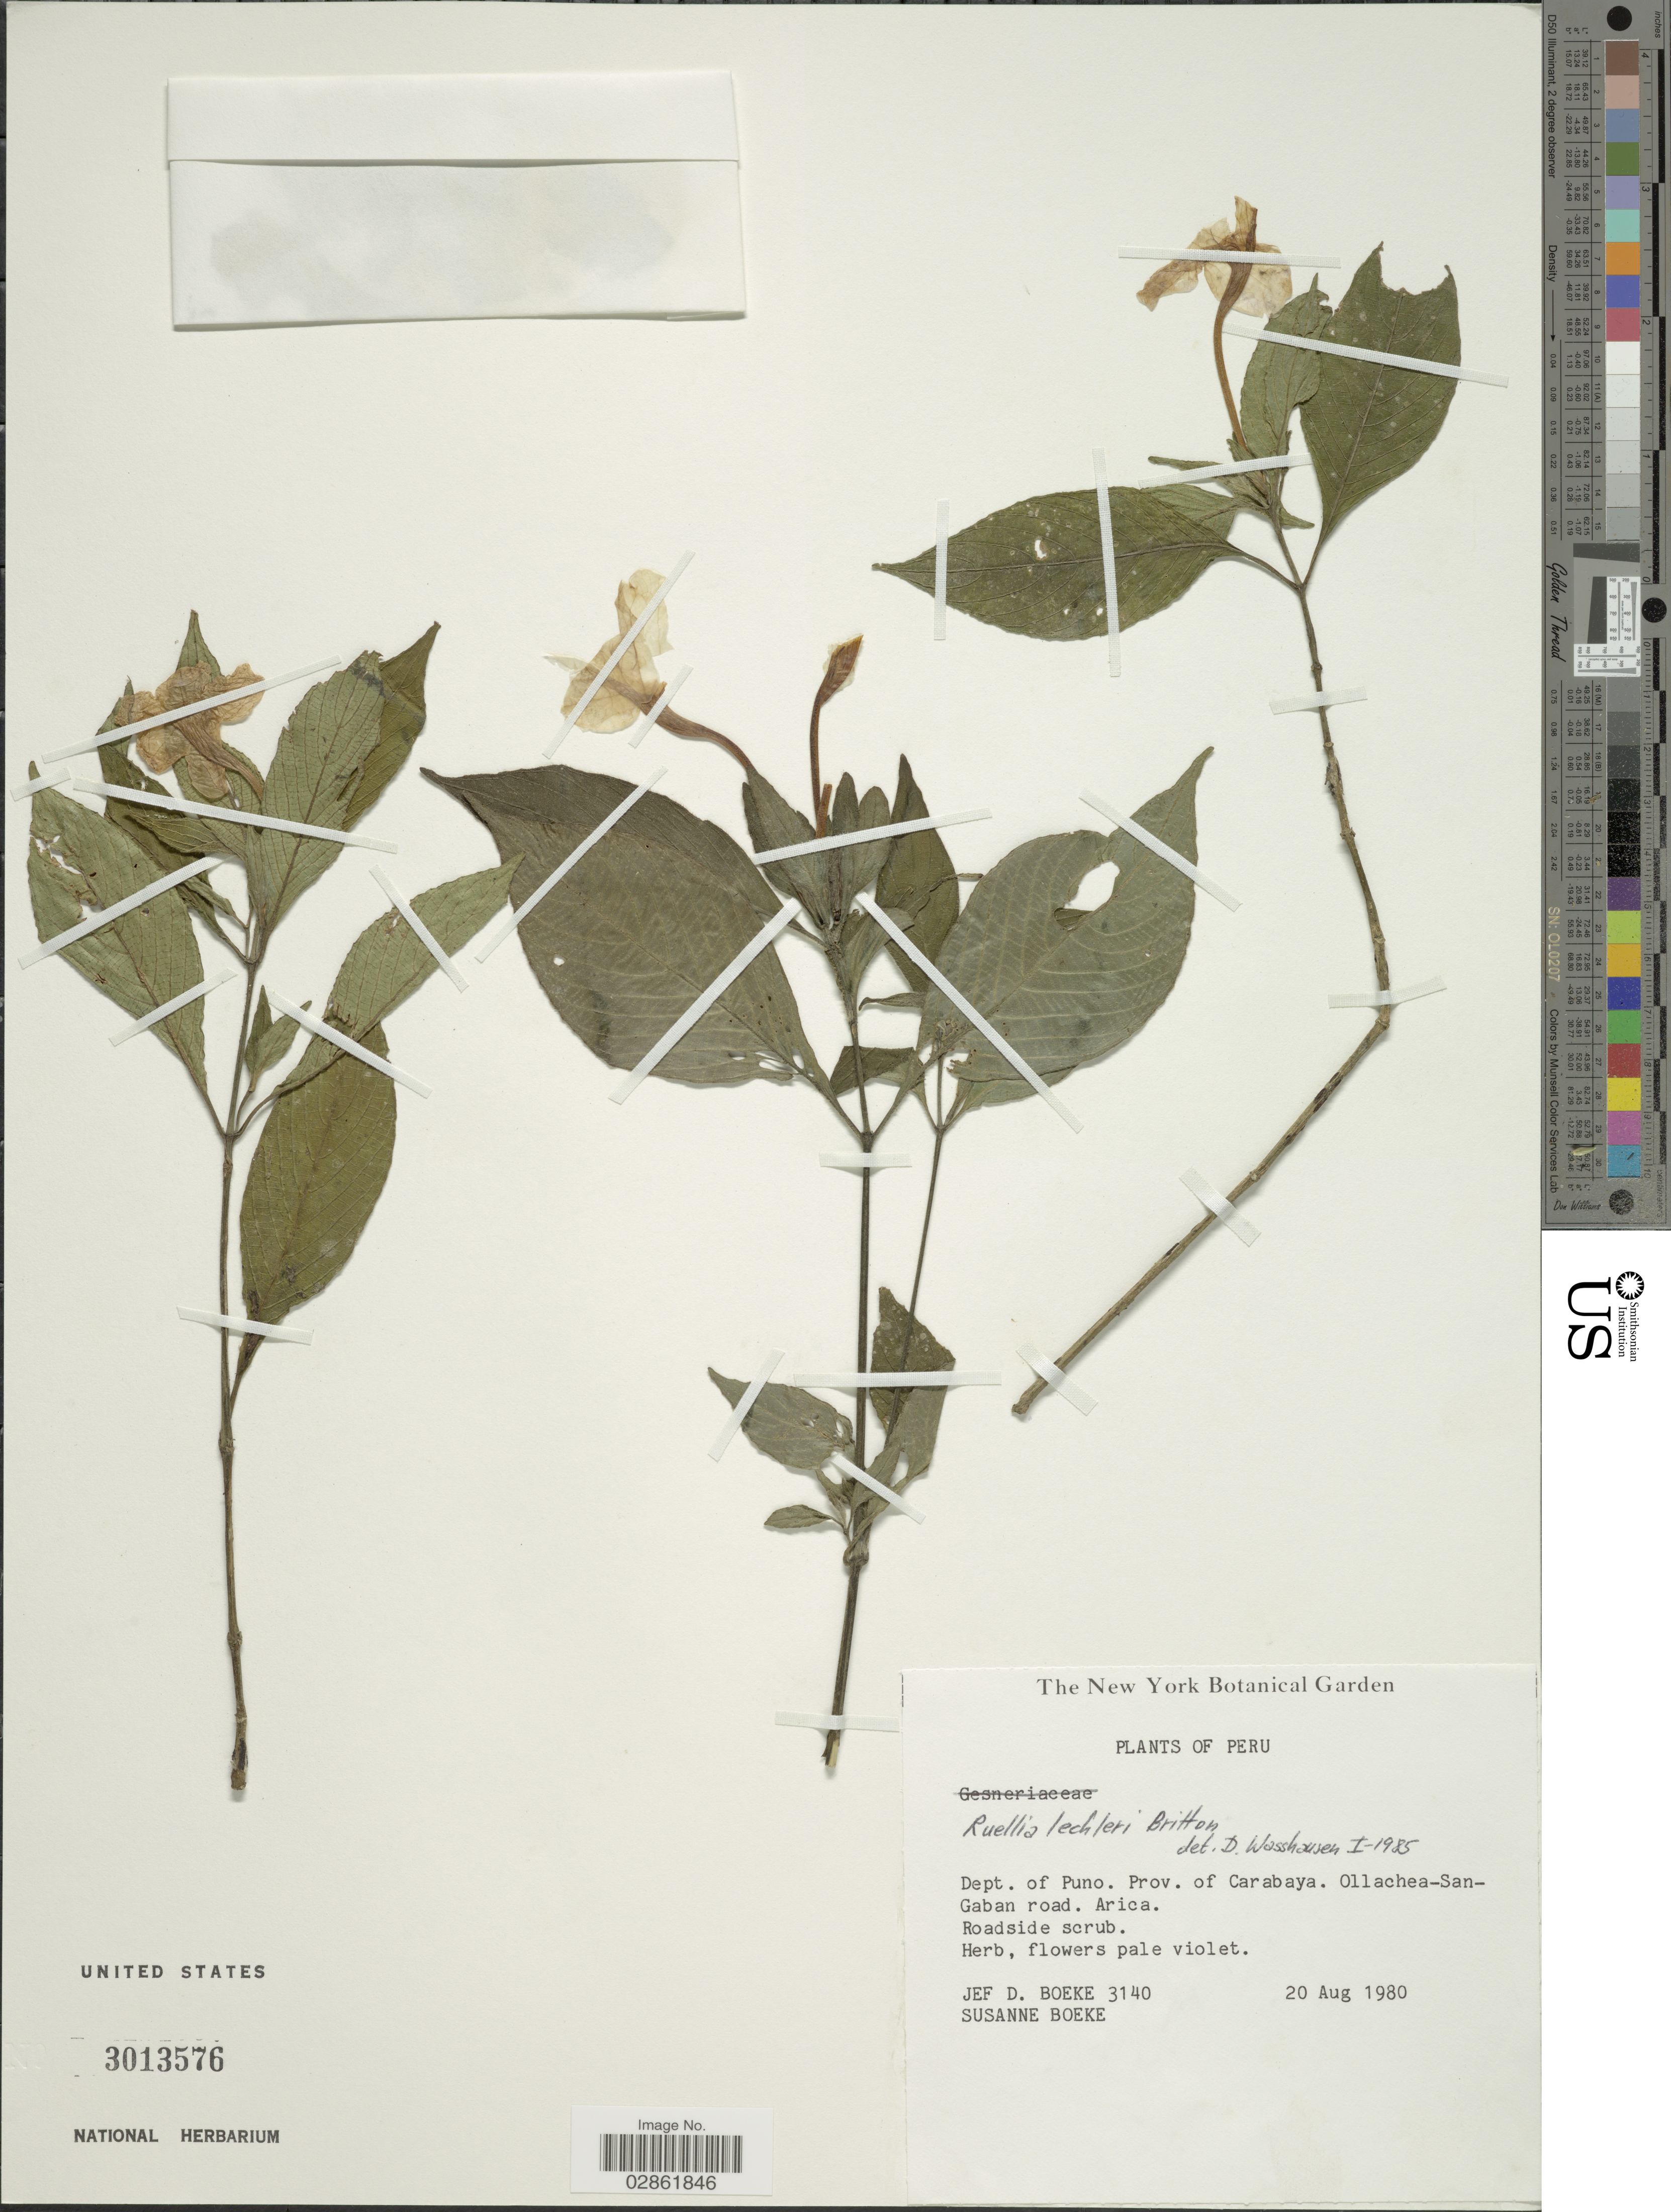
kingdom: Plantae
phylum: Tracheophyta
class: Magnoliopsida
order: Lamiales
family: Acanthaceae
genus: Ruellia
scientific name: Ruellia puri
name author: Mart. ex Nees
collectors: J. Boeke & S. Boeke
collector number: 3140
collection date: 1980-08-20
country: Peru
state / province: Puno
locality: Dept. of Puno. Prov. of Carabaya. Ollachea-San-Gaban road. Arica.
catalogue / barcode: US 3013576